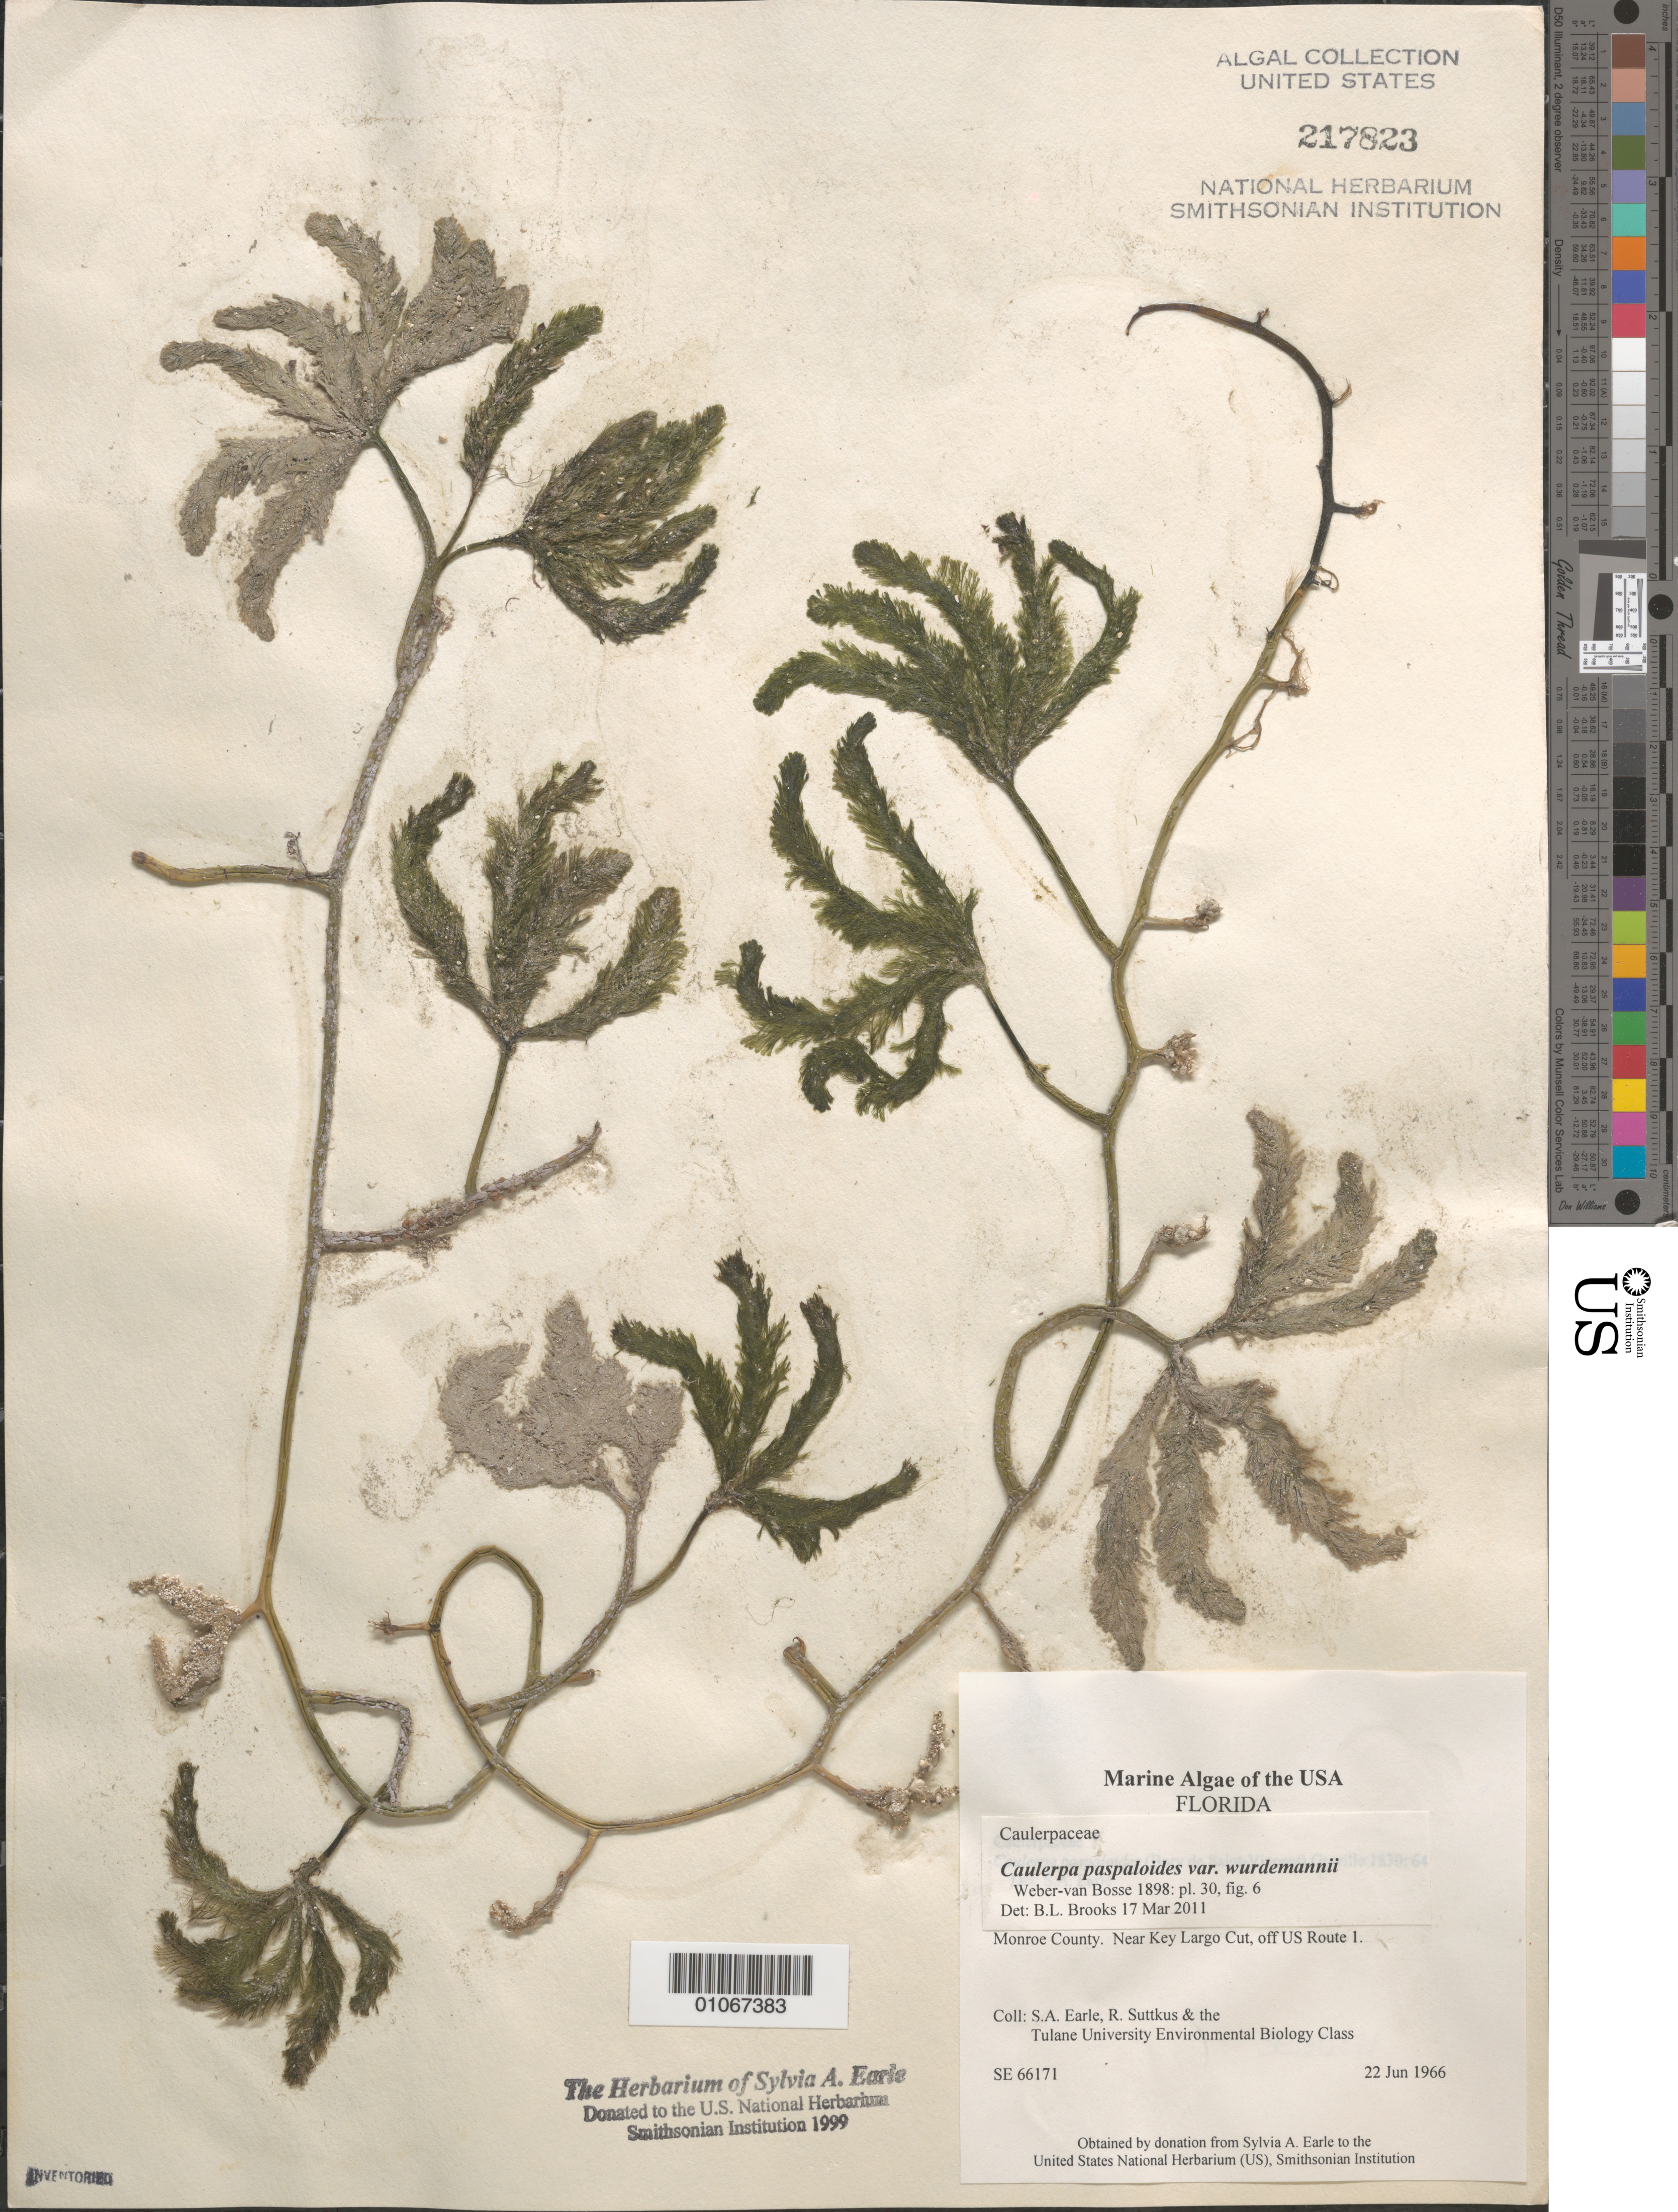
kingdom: Plantae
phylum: Chlorophyta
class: Ulvophyceae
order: Bryopsidales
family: Caulerpaceae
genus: Caulerpa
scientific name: Caulerpa paspaloides var. wurdemannii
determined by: Brooks, B. L., (BOT), Smithsonian Institution - National Museum of Natural History (UNITED STATES)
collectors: S. A. Earle, R. Suttkus & Tulane Univ. Env. Biol. Class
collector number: SE 66171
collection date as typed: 22 Jun 1966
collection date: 1966-06-22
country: United States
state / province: Florida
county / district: Monroe County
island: Key Largo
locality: Near Key Largo Cut, off US Route 1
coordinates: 25 8.26'N, 80 24.14'W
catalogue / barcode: US 217823